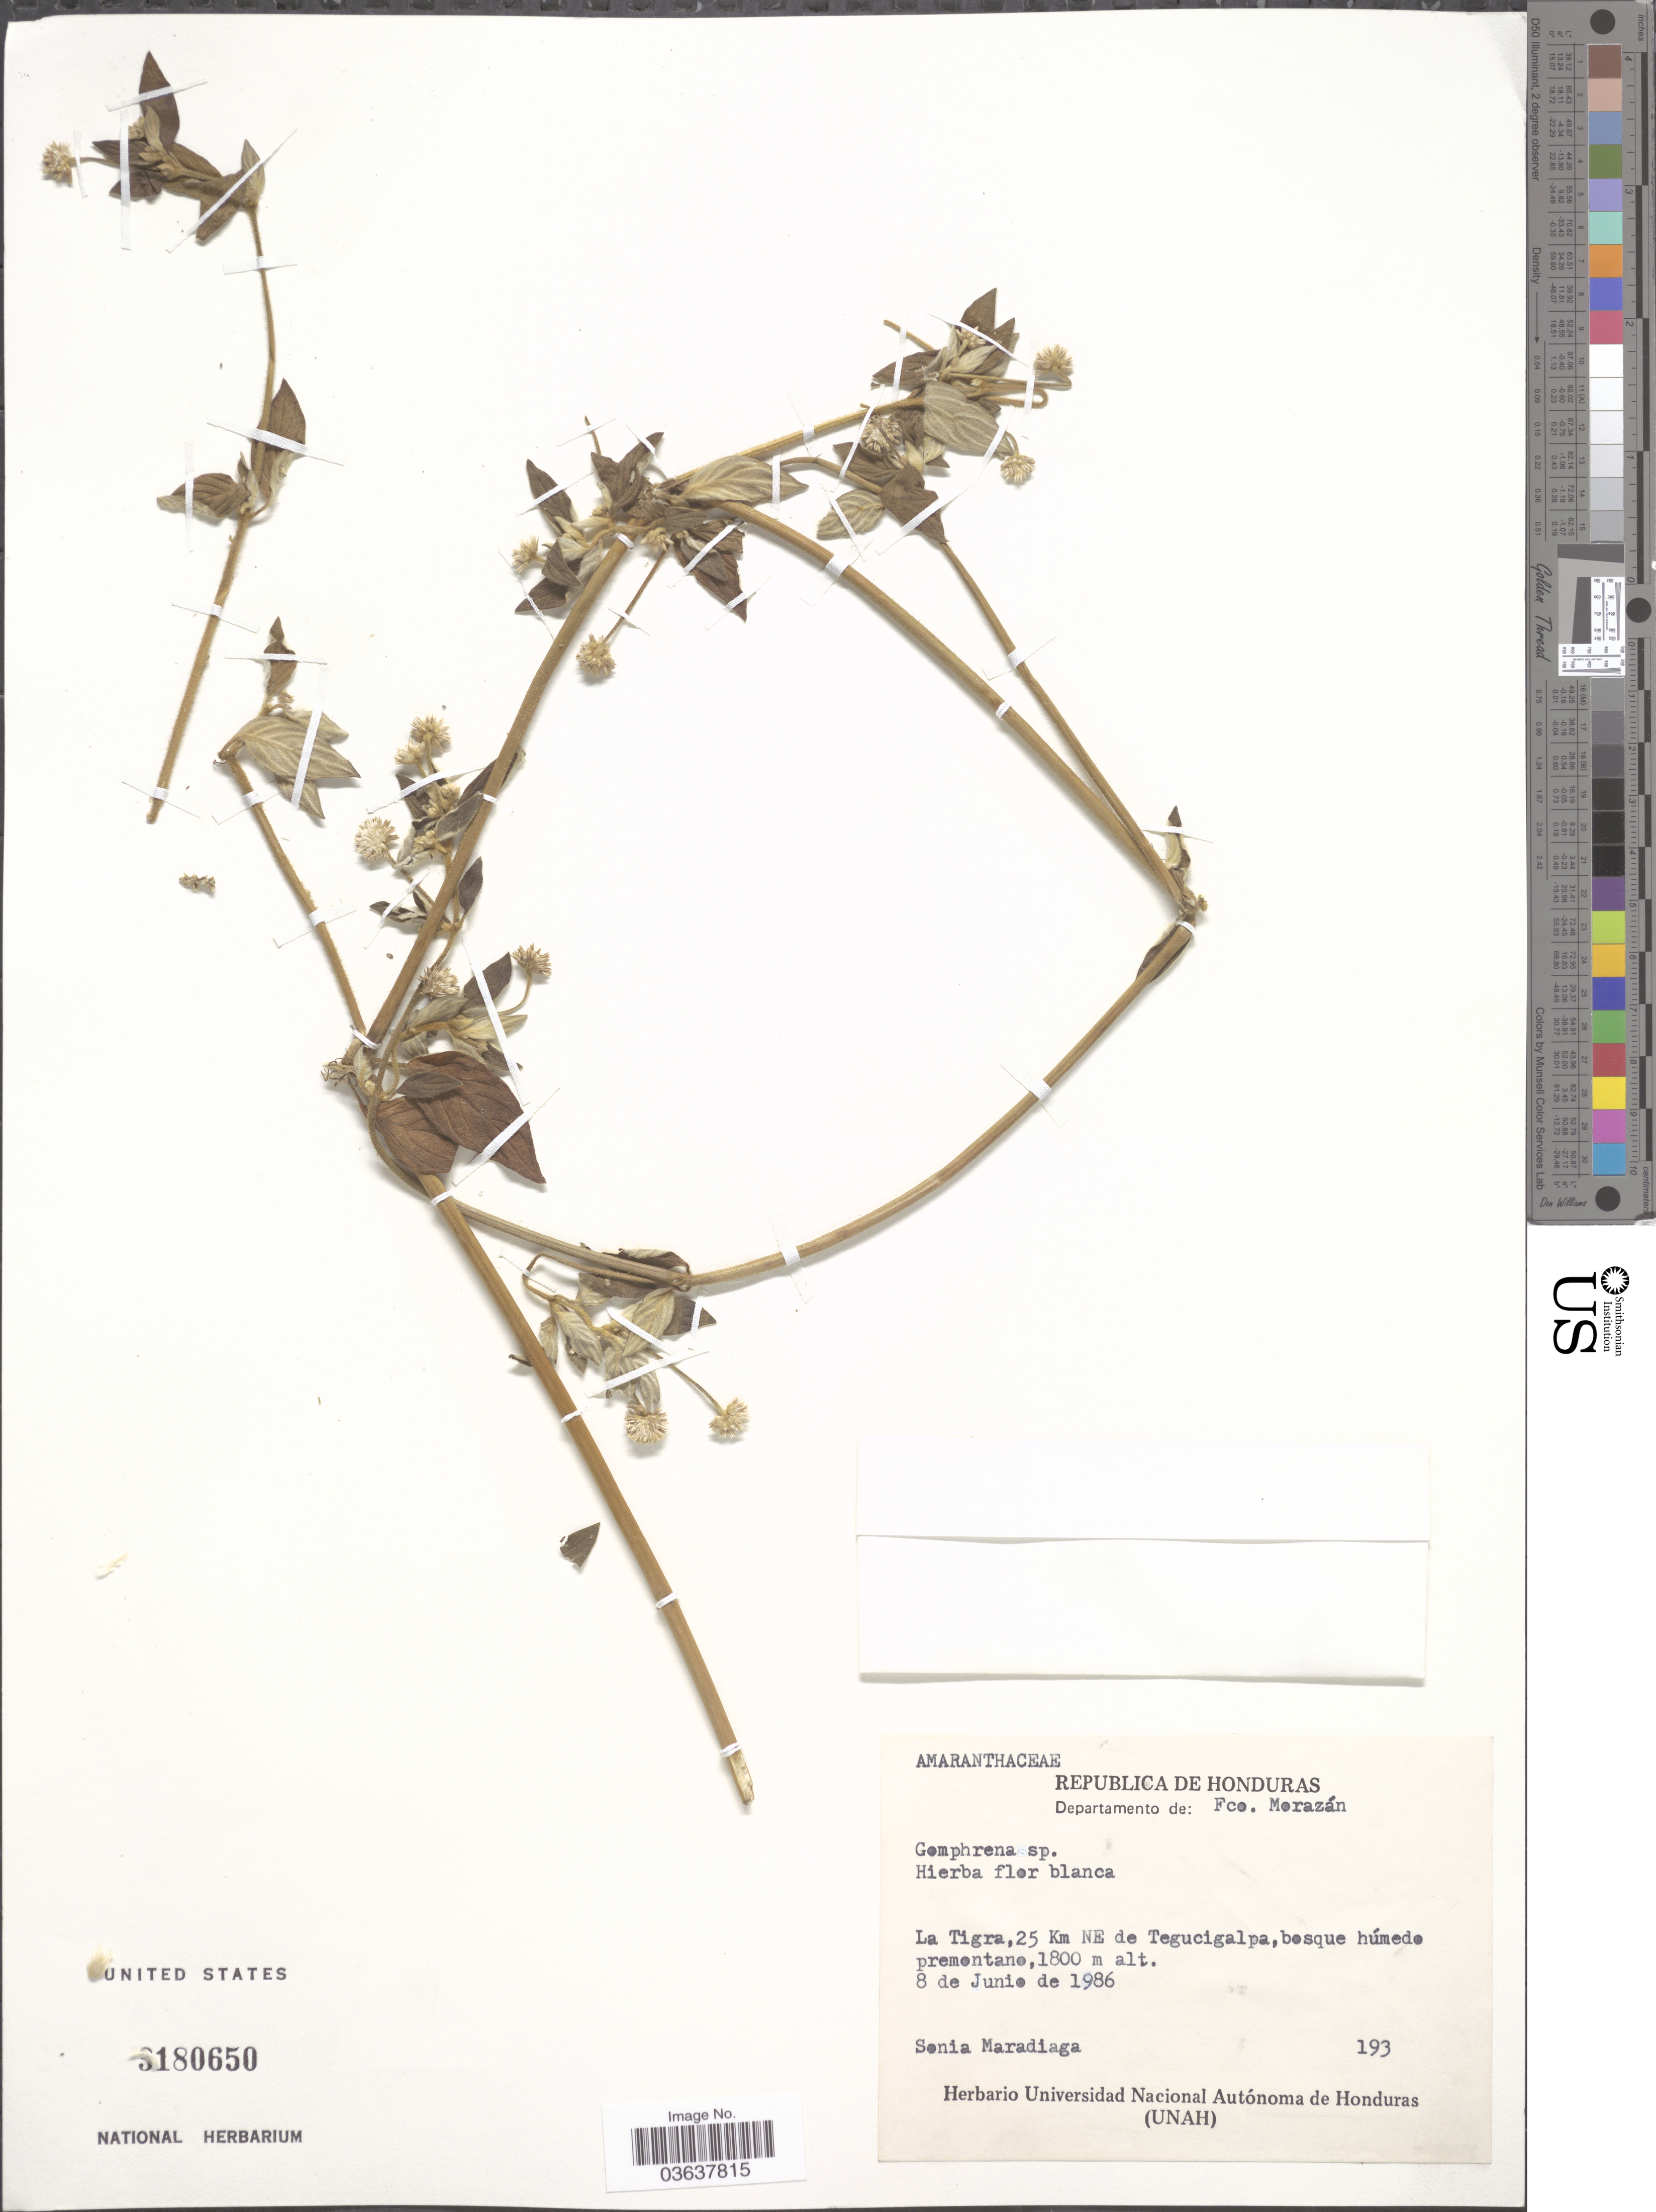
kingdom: Plantae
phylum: Tracheophyta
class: Magnoliopsida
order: Caryophyllales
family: Amaranthaceae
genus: Gomphrena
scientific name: Gomphrena sp.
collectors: S. Maradiaga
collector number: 193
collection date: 1986-06-08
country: Honduras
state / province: Fco. Morazán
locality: Departamento de: Fco. Morazán. La Tigra, 25 Km NE de Tegucigalpa, bosque húmedo premontano.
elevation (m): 1800